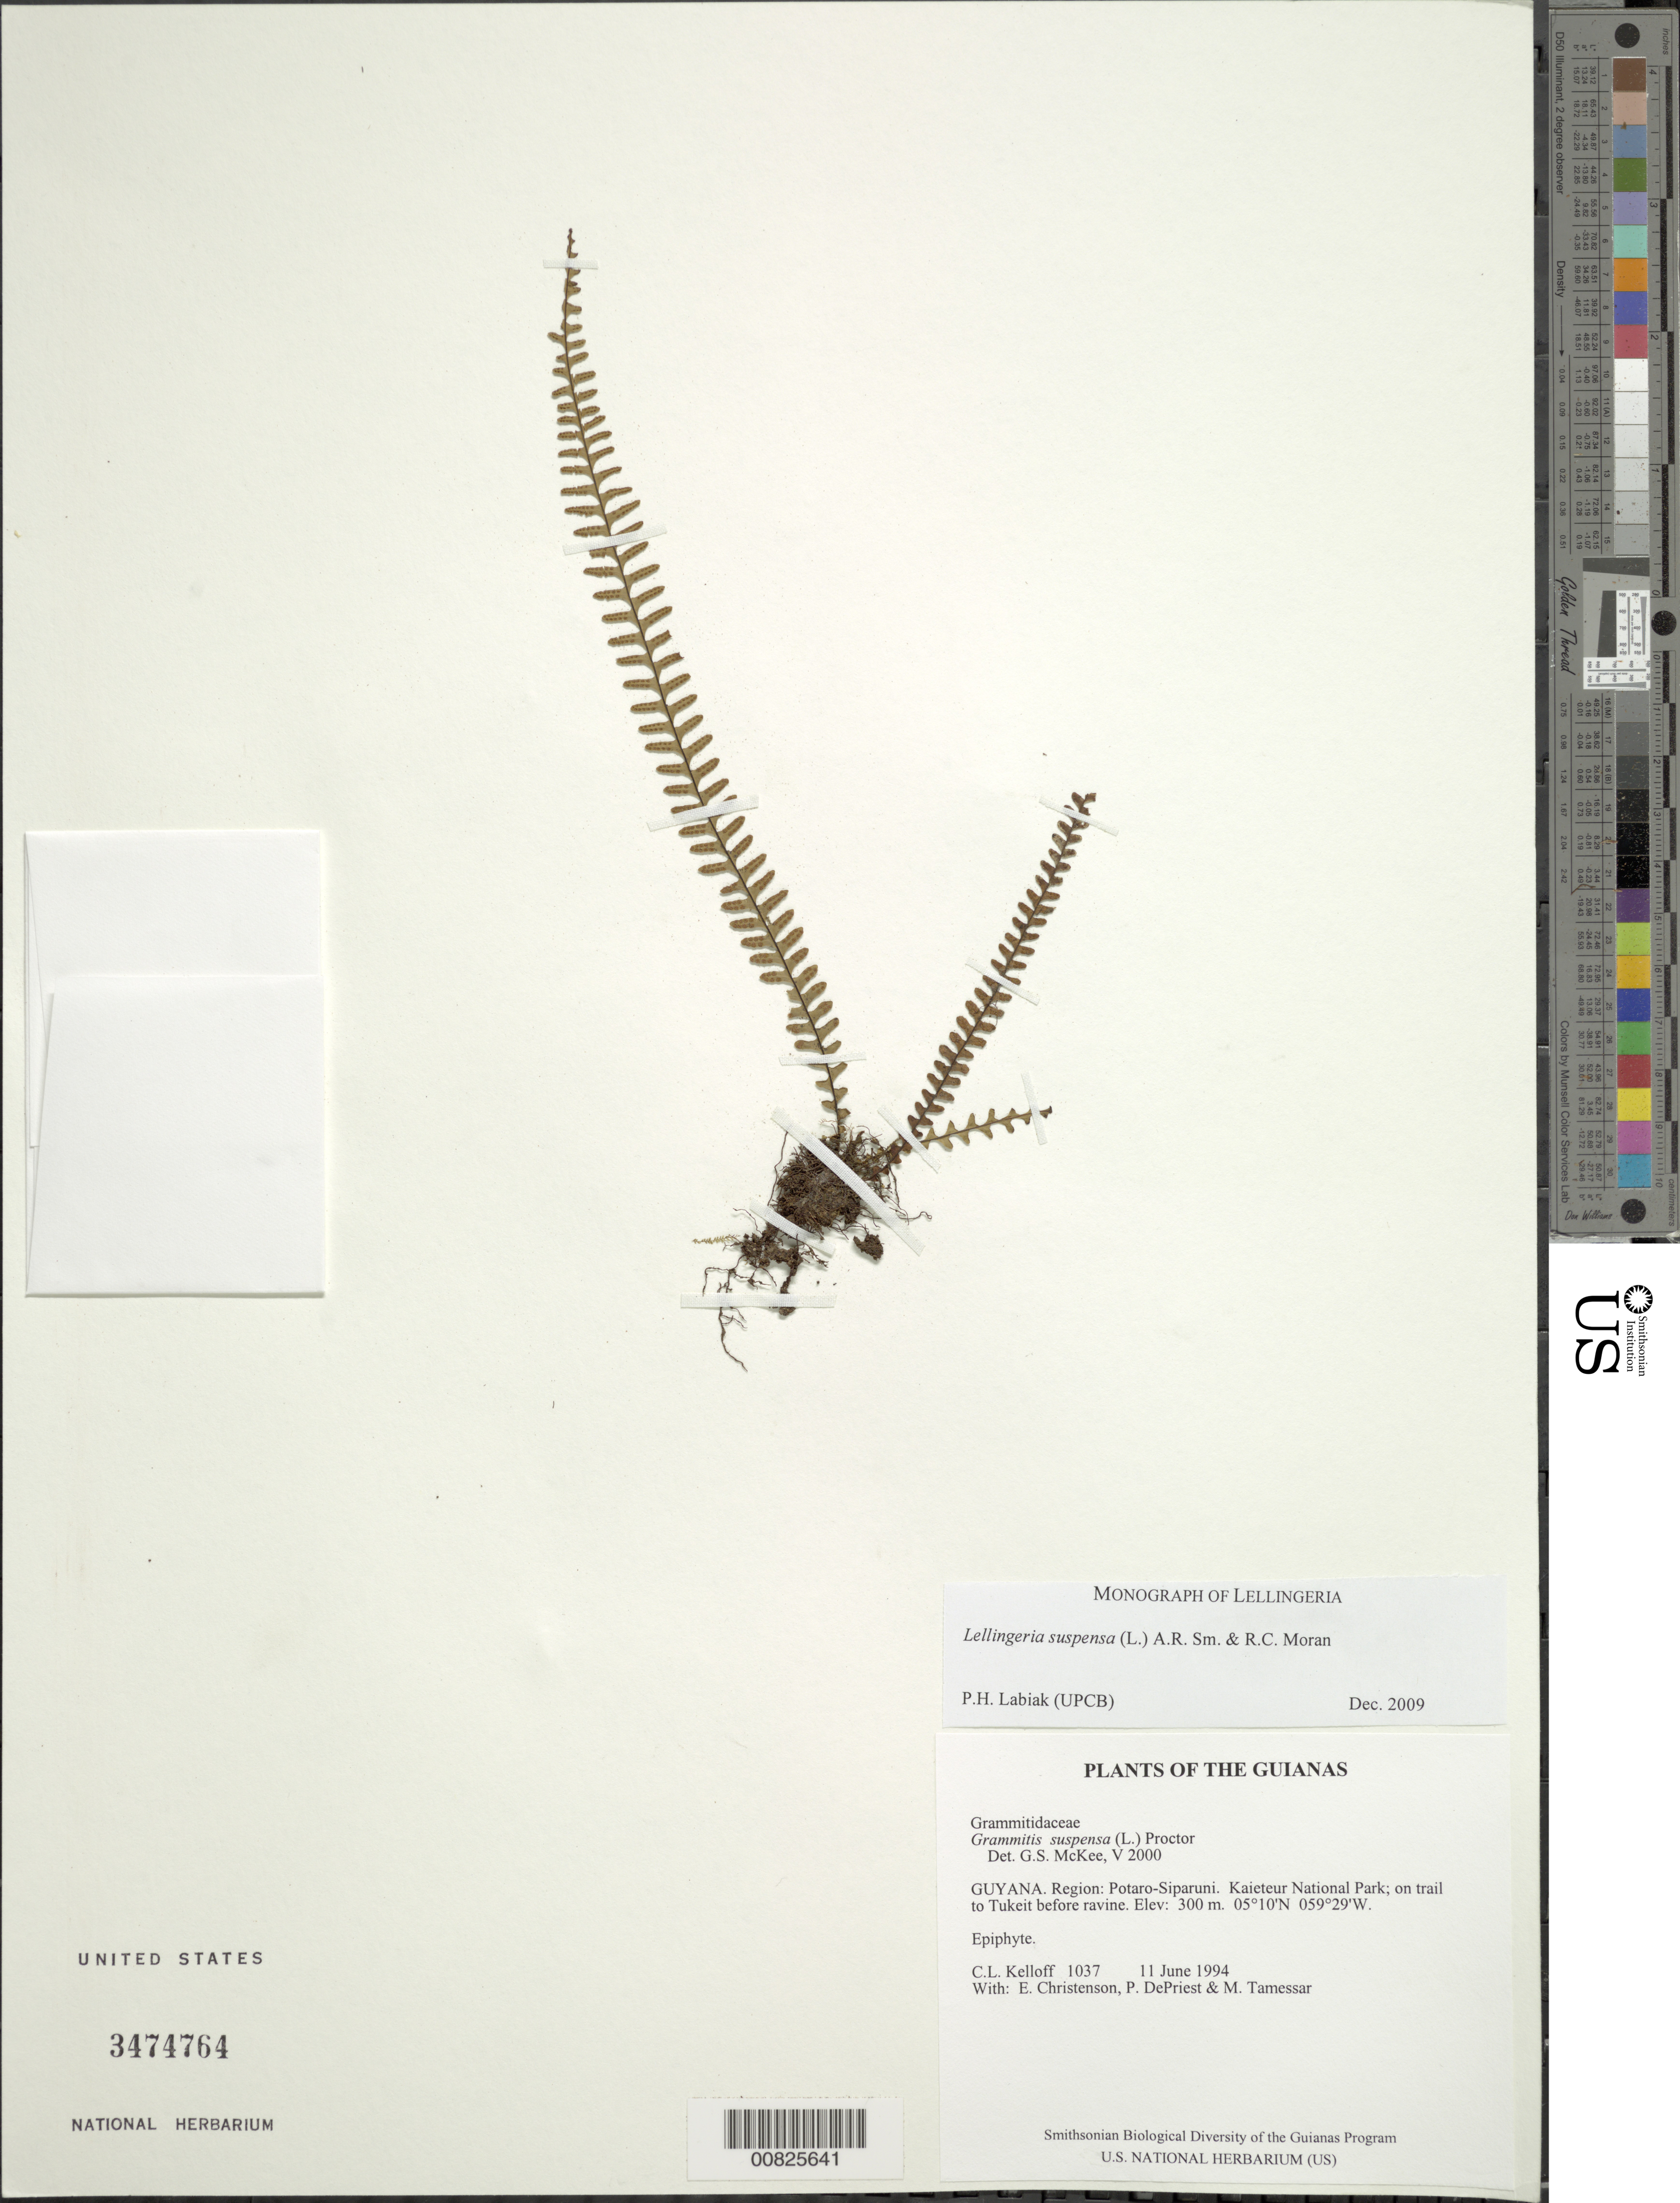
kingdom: Plantae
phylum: Tracheophyta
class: Polypodiopsida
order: Polypodiales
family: Polypodiaceae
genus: Lellingeria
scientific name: Lellingeria suspensa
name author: (L.) A.R. Sm. & R.C. Moran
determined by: Labiak, P. H.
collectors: C. L. Kelloff, E. A. Christenson, P. DePriest & M. Tamessar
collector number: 1037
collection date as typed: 11 June 1994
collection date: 1994-06-11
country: Guyana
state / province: Potaro-Siparuni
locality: Kaieteur National Park; on trail to Tukeit before ravine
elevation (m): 300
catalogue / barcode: US 3474764